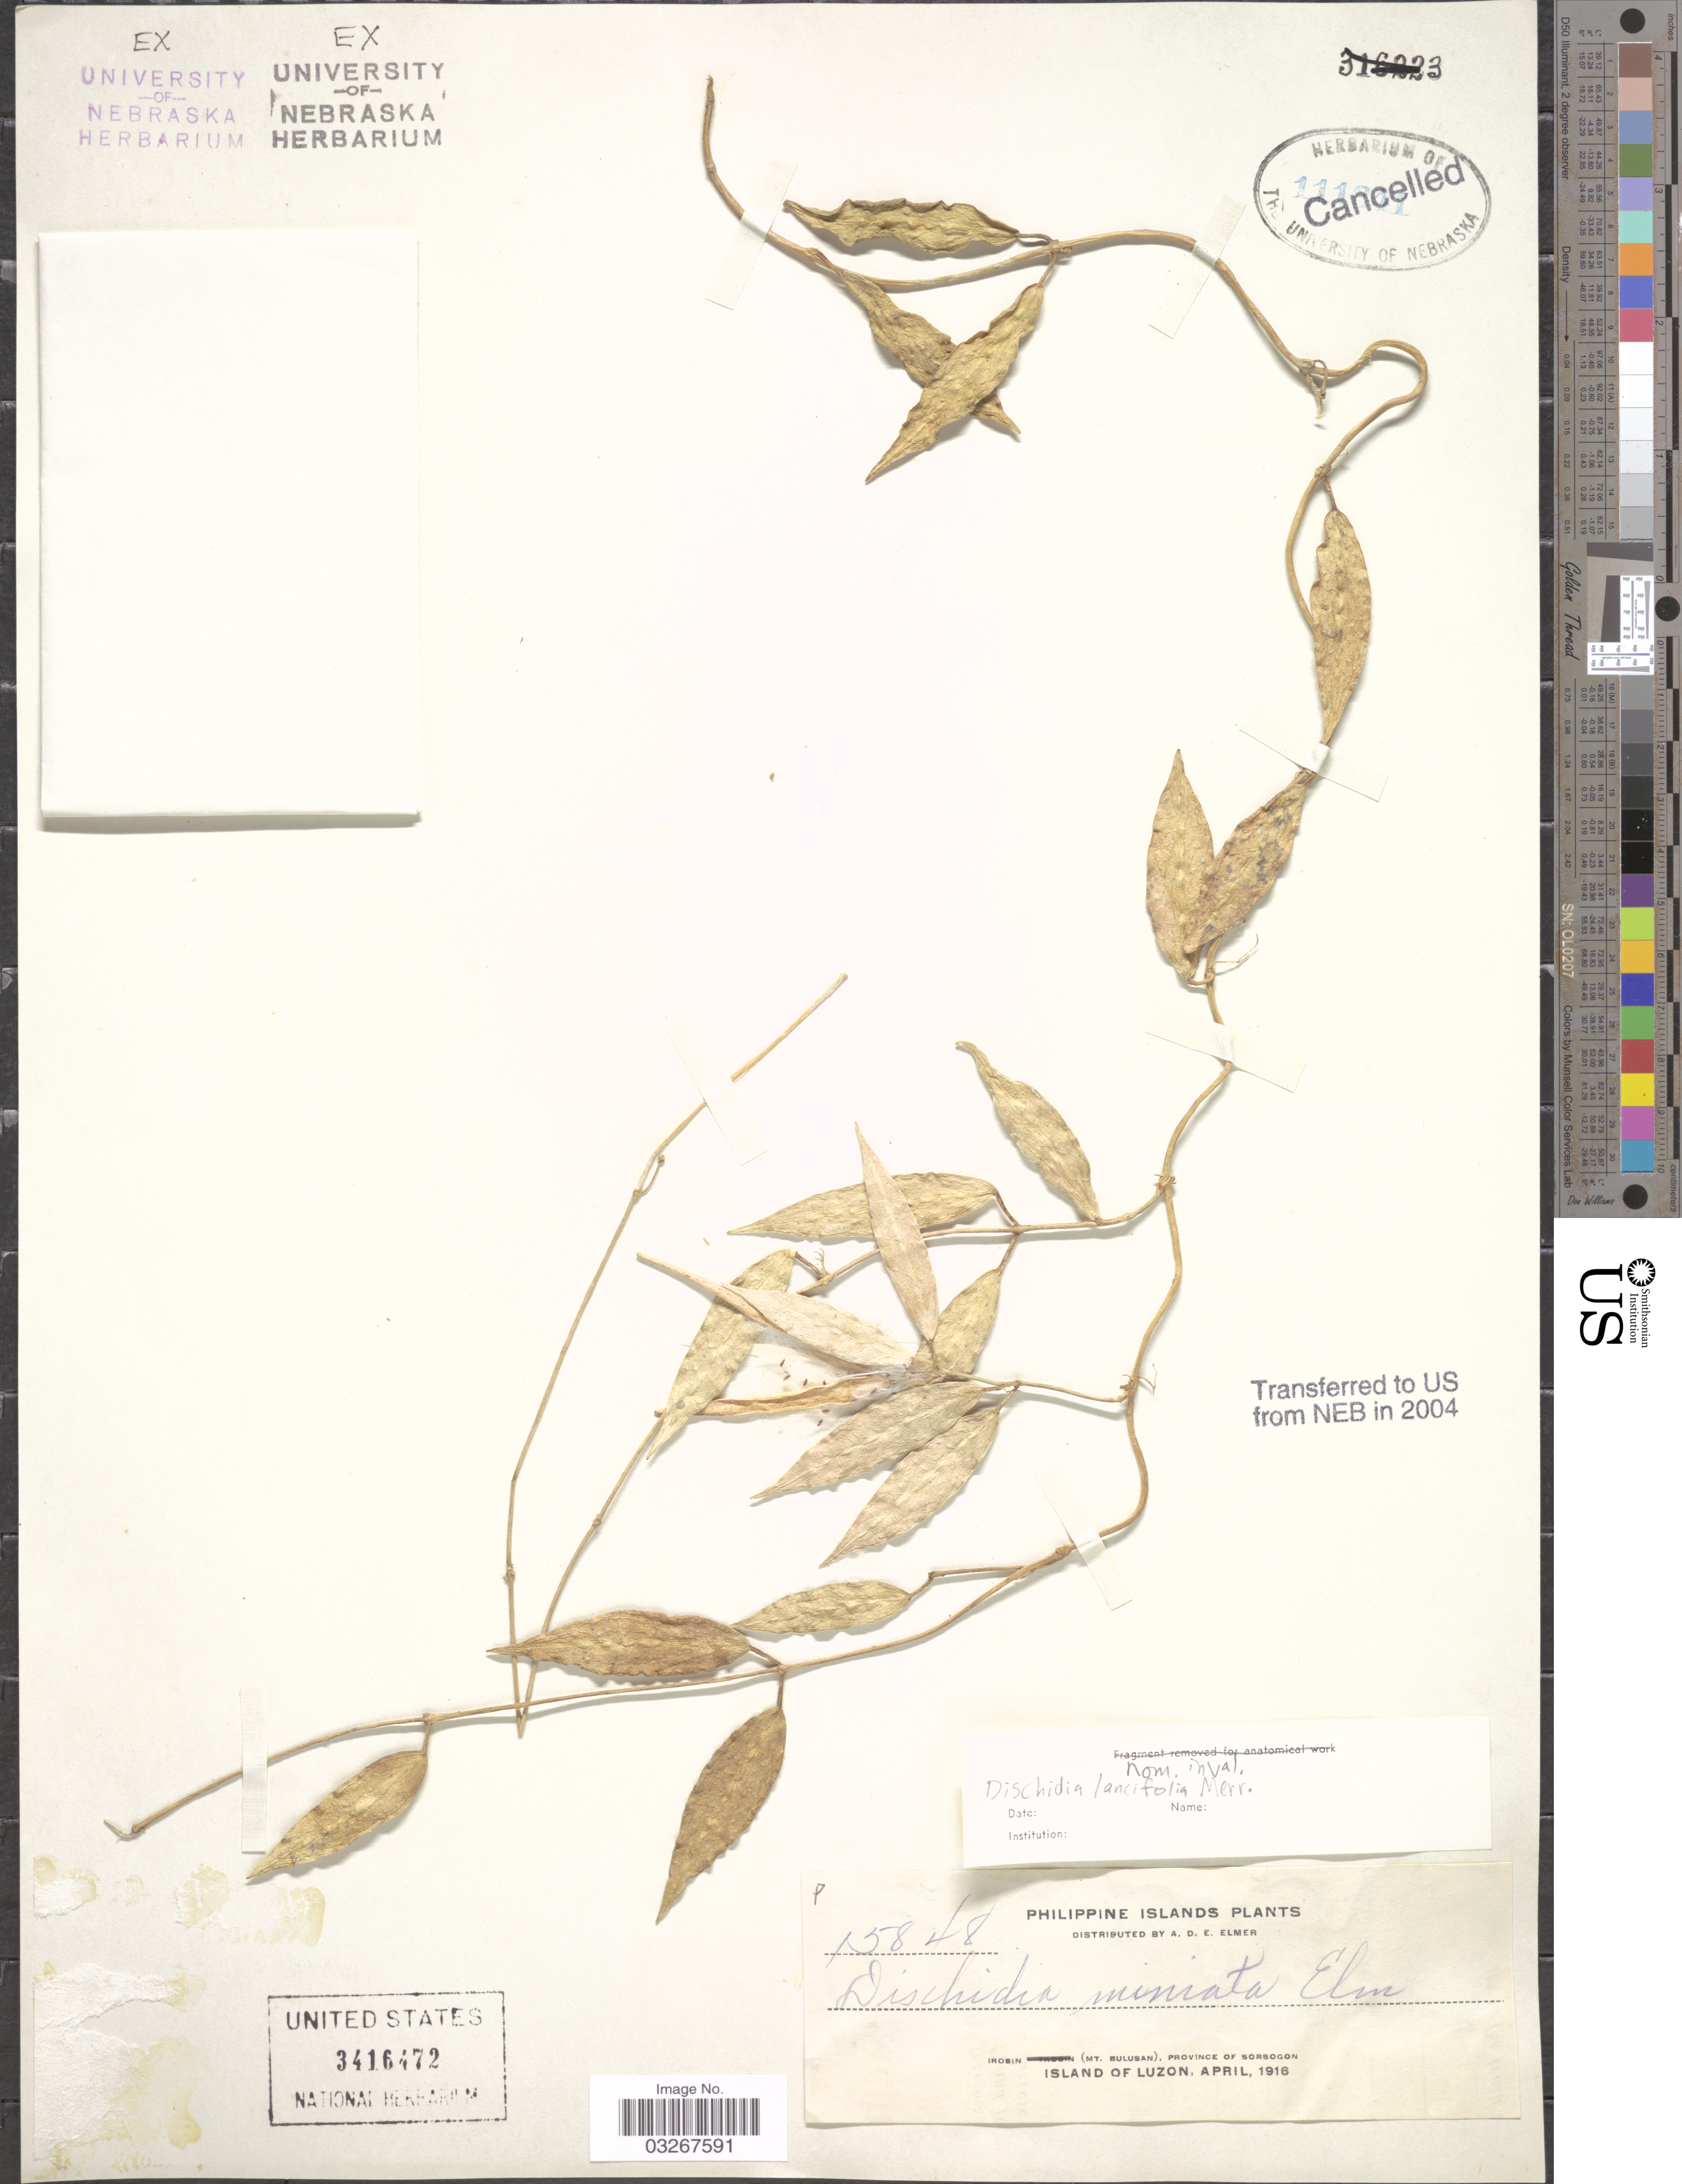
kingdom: Plantae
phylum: Tracheophyta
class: Magnoliopsida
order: Gentianales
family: Apocynaceae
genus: Dischidia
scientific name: Dischidia lancifolia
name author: Merr.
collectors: A. D. E. Elmer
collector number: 15848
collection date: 1916-04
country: Philippines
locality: Irosin (Mt. Bulusan), Province of Sorsogon, Island of Luzon.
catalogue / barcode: US 3416472